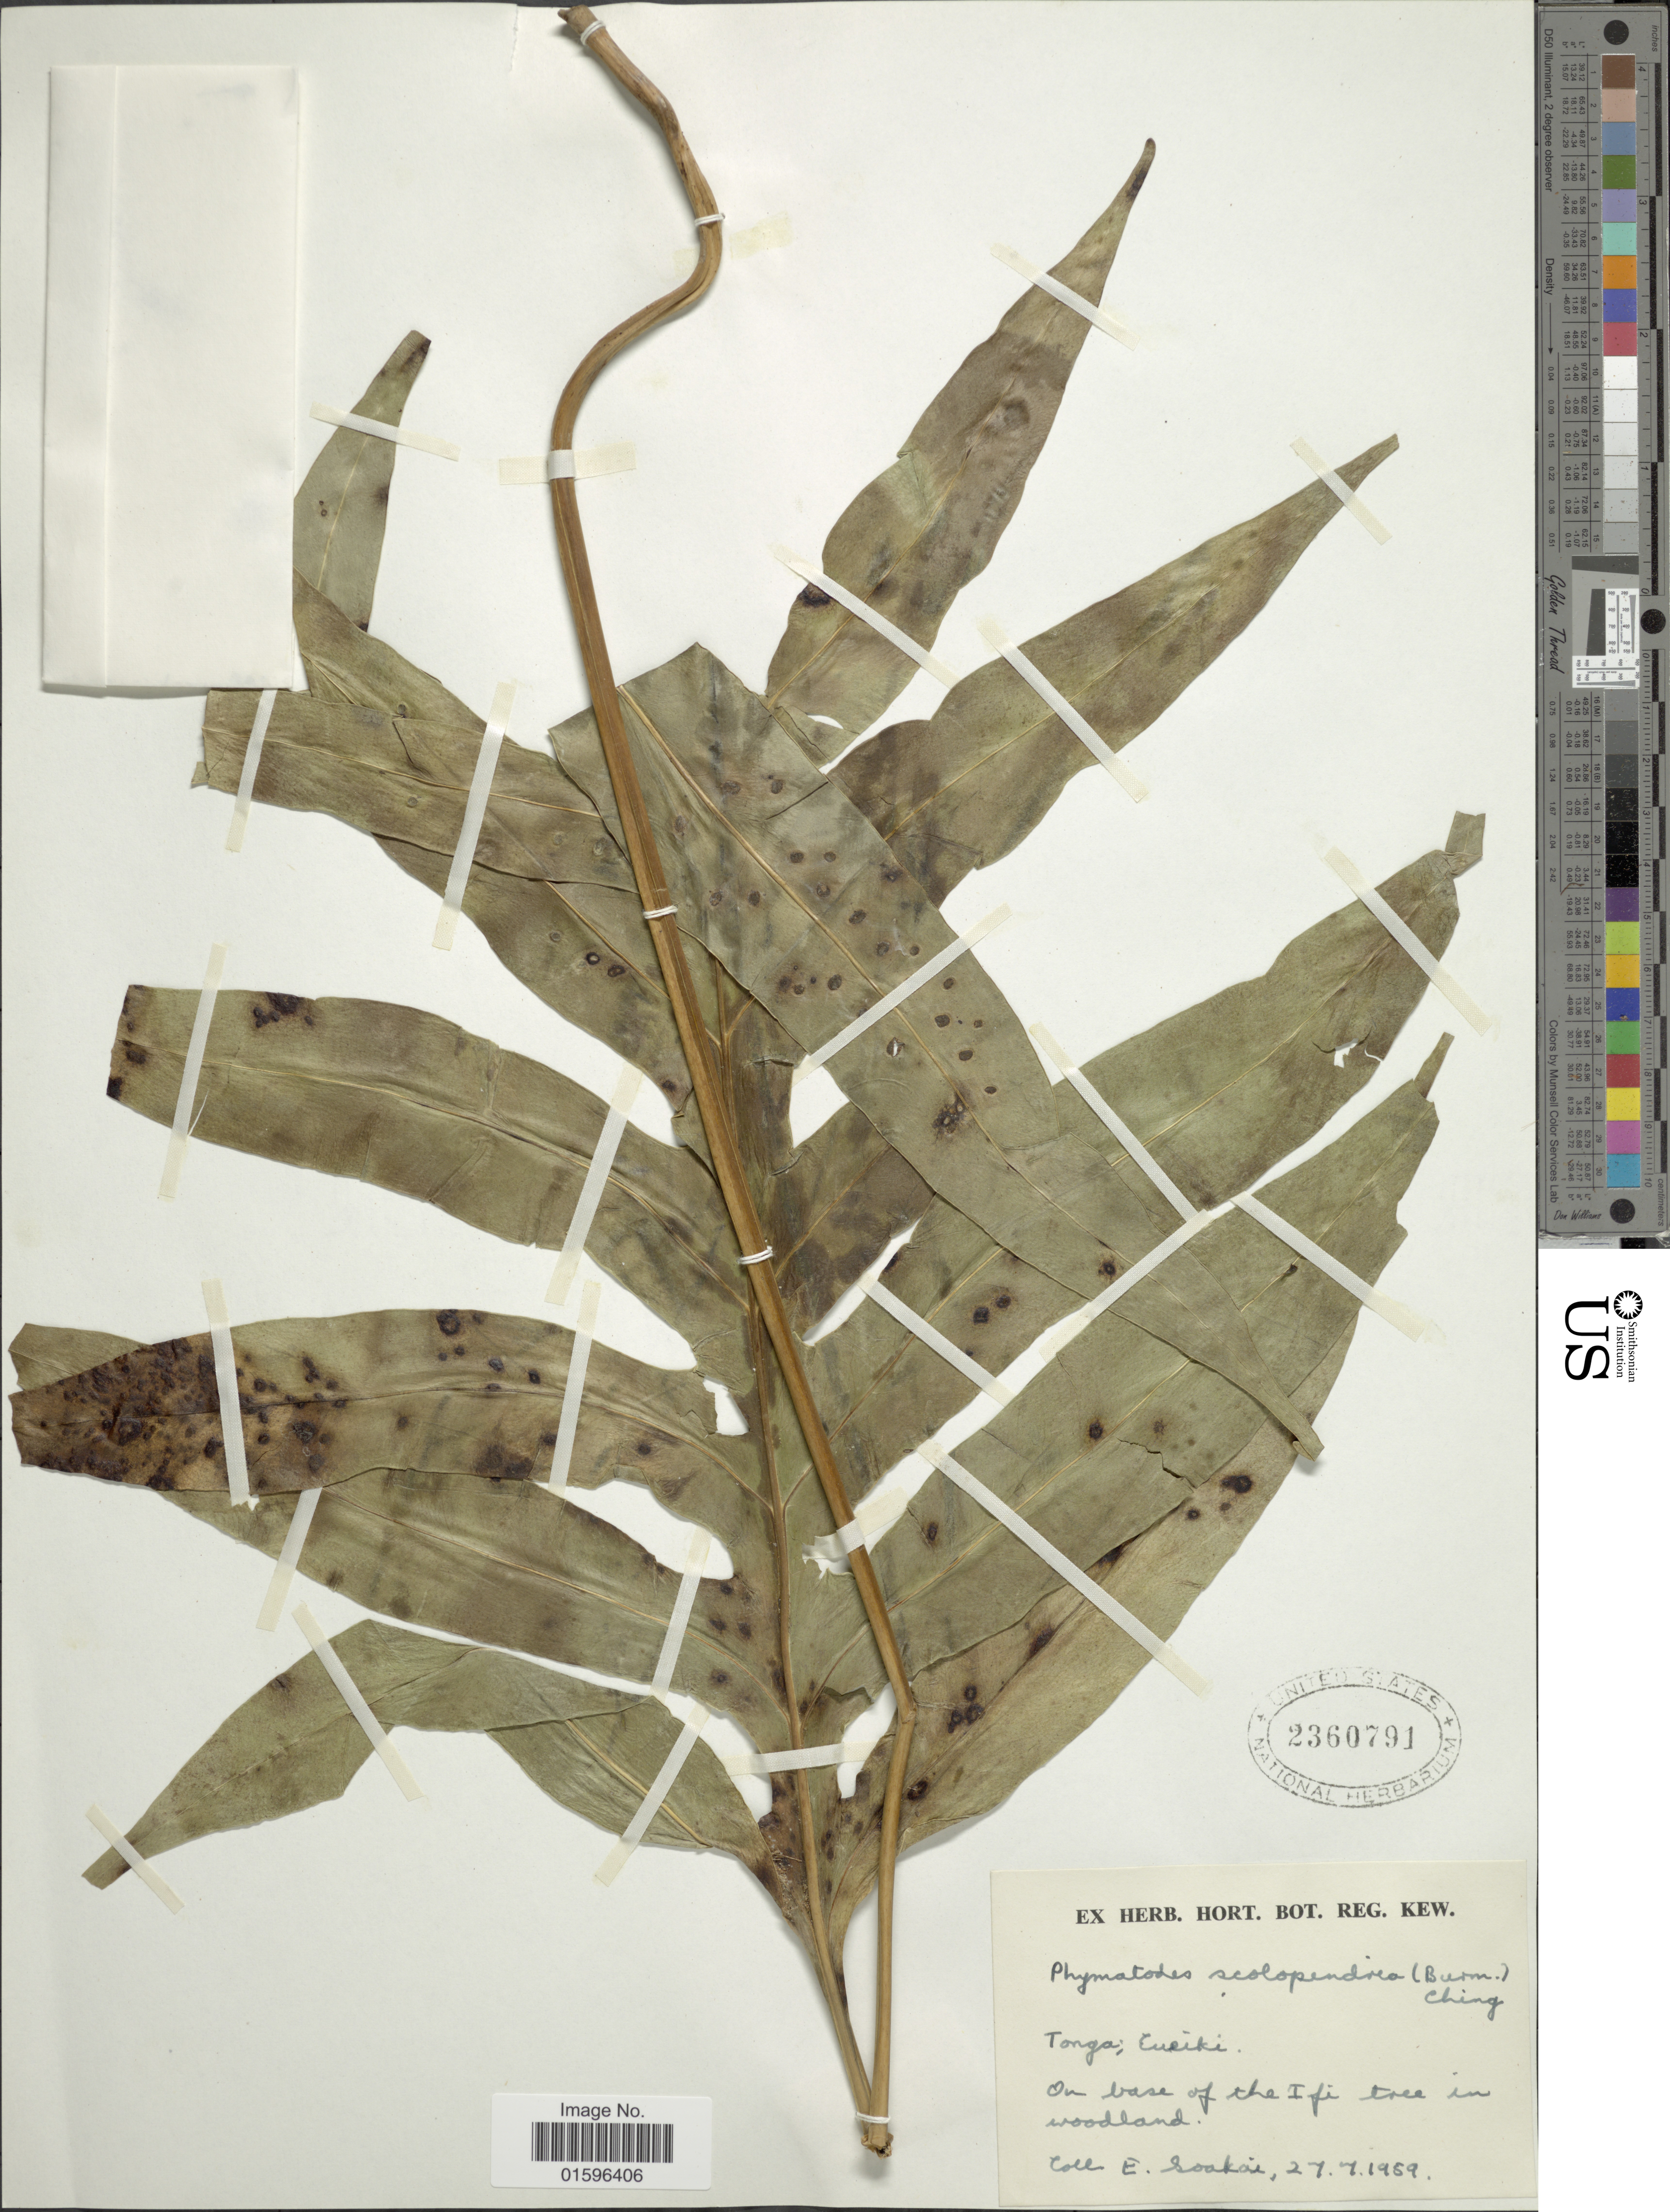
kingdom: Plantae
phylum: Tracheophyta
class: Polypodiopsida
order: Polypodiales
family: Polypodiaceae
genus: Polypodium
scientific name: Polypodium scolopendria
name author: Burm. f.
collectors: E. Soakai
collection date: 1959-07-27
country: Tonga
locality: Tonga; Eurike, on base of the IFi tree in woodland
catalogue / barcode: US 2360791